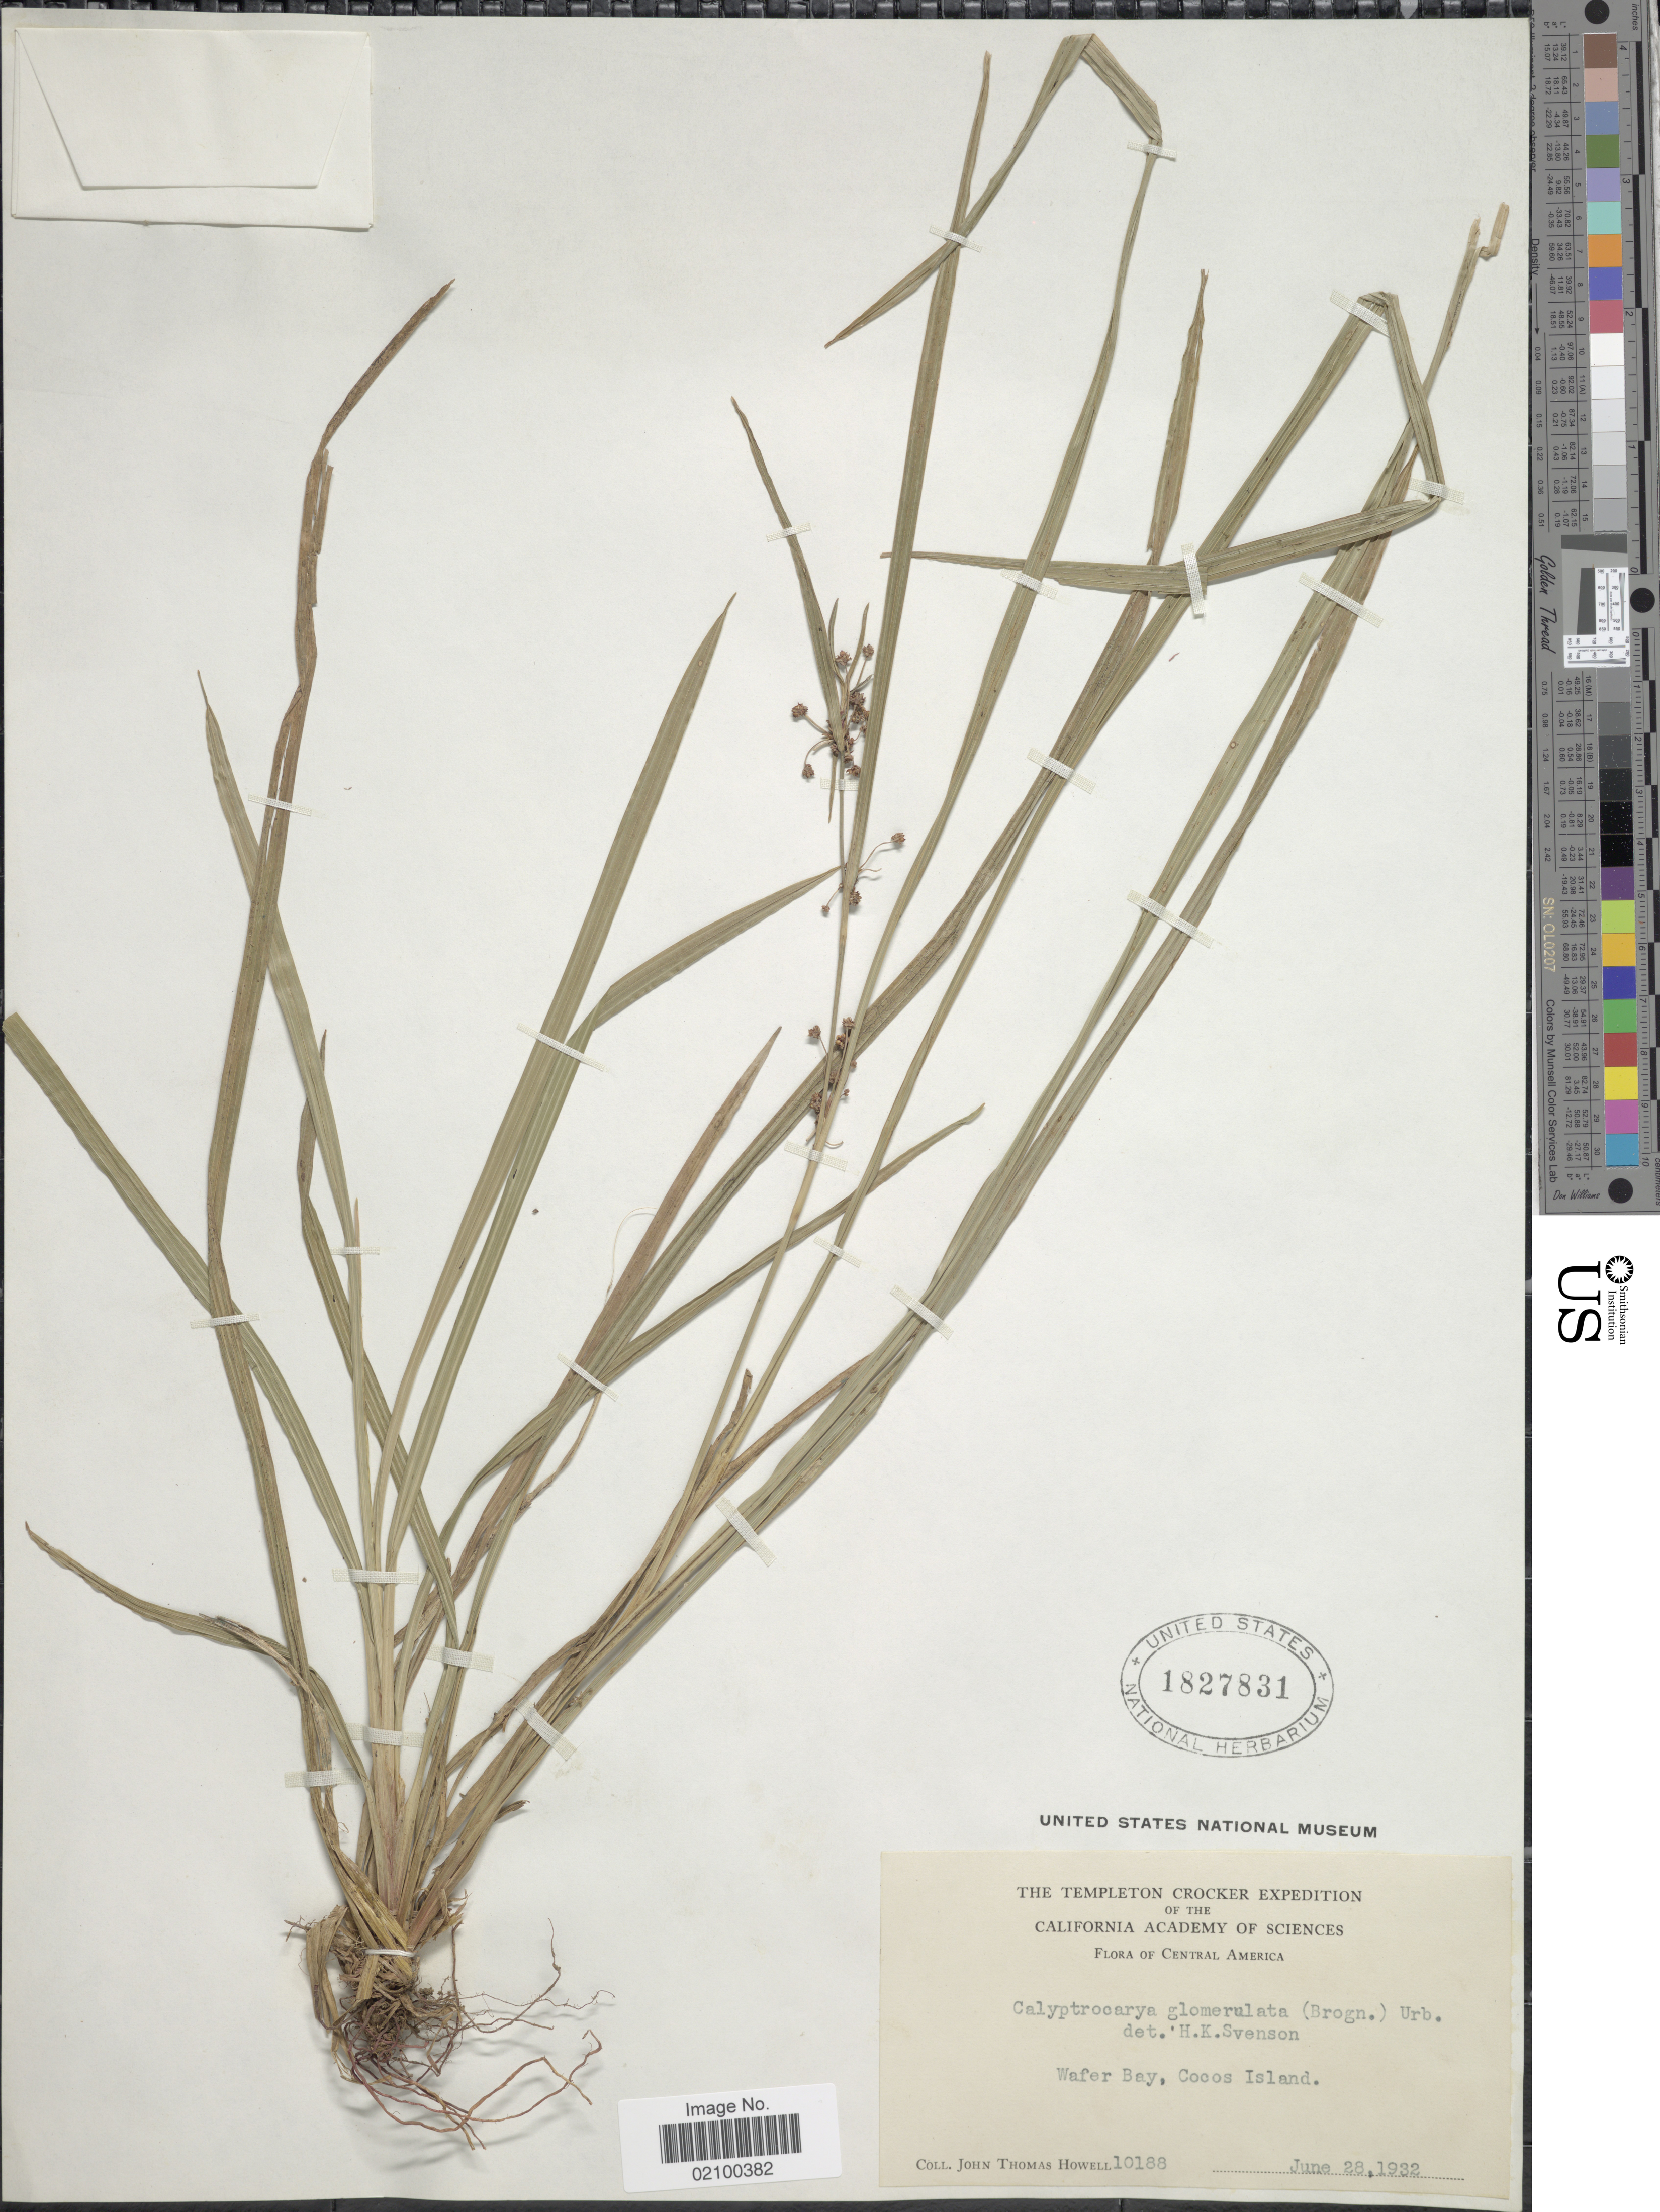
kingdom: Plantae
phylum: Tracheophyta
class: Liliopsida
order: Poales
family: Cyperaceae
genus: Calyptrocarya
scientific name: Calyptrocarya glomerulata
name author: (Brongn.) Urb.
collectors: J. T. Howell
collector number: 10188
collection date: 1932-06-28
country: Costa Rica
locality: Wafer Bay, Cocos Island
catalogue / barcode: US 1827831